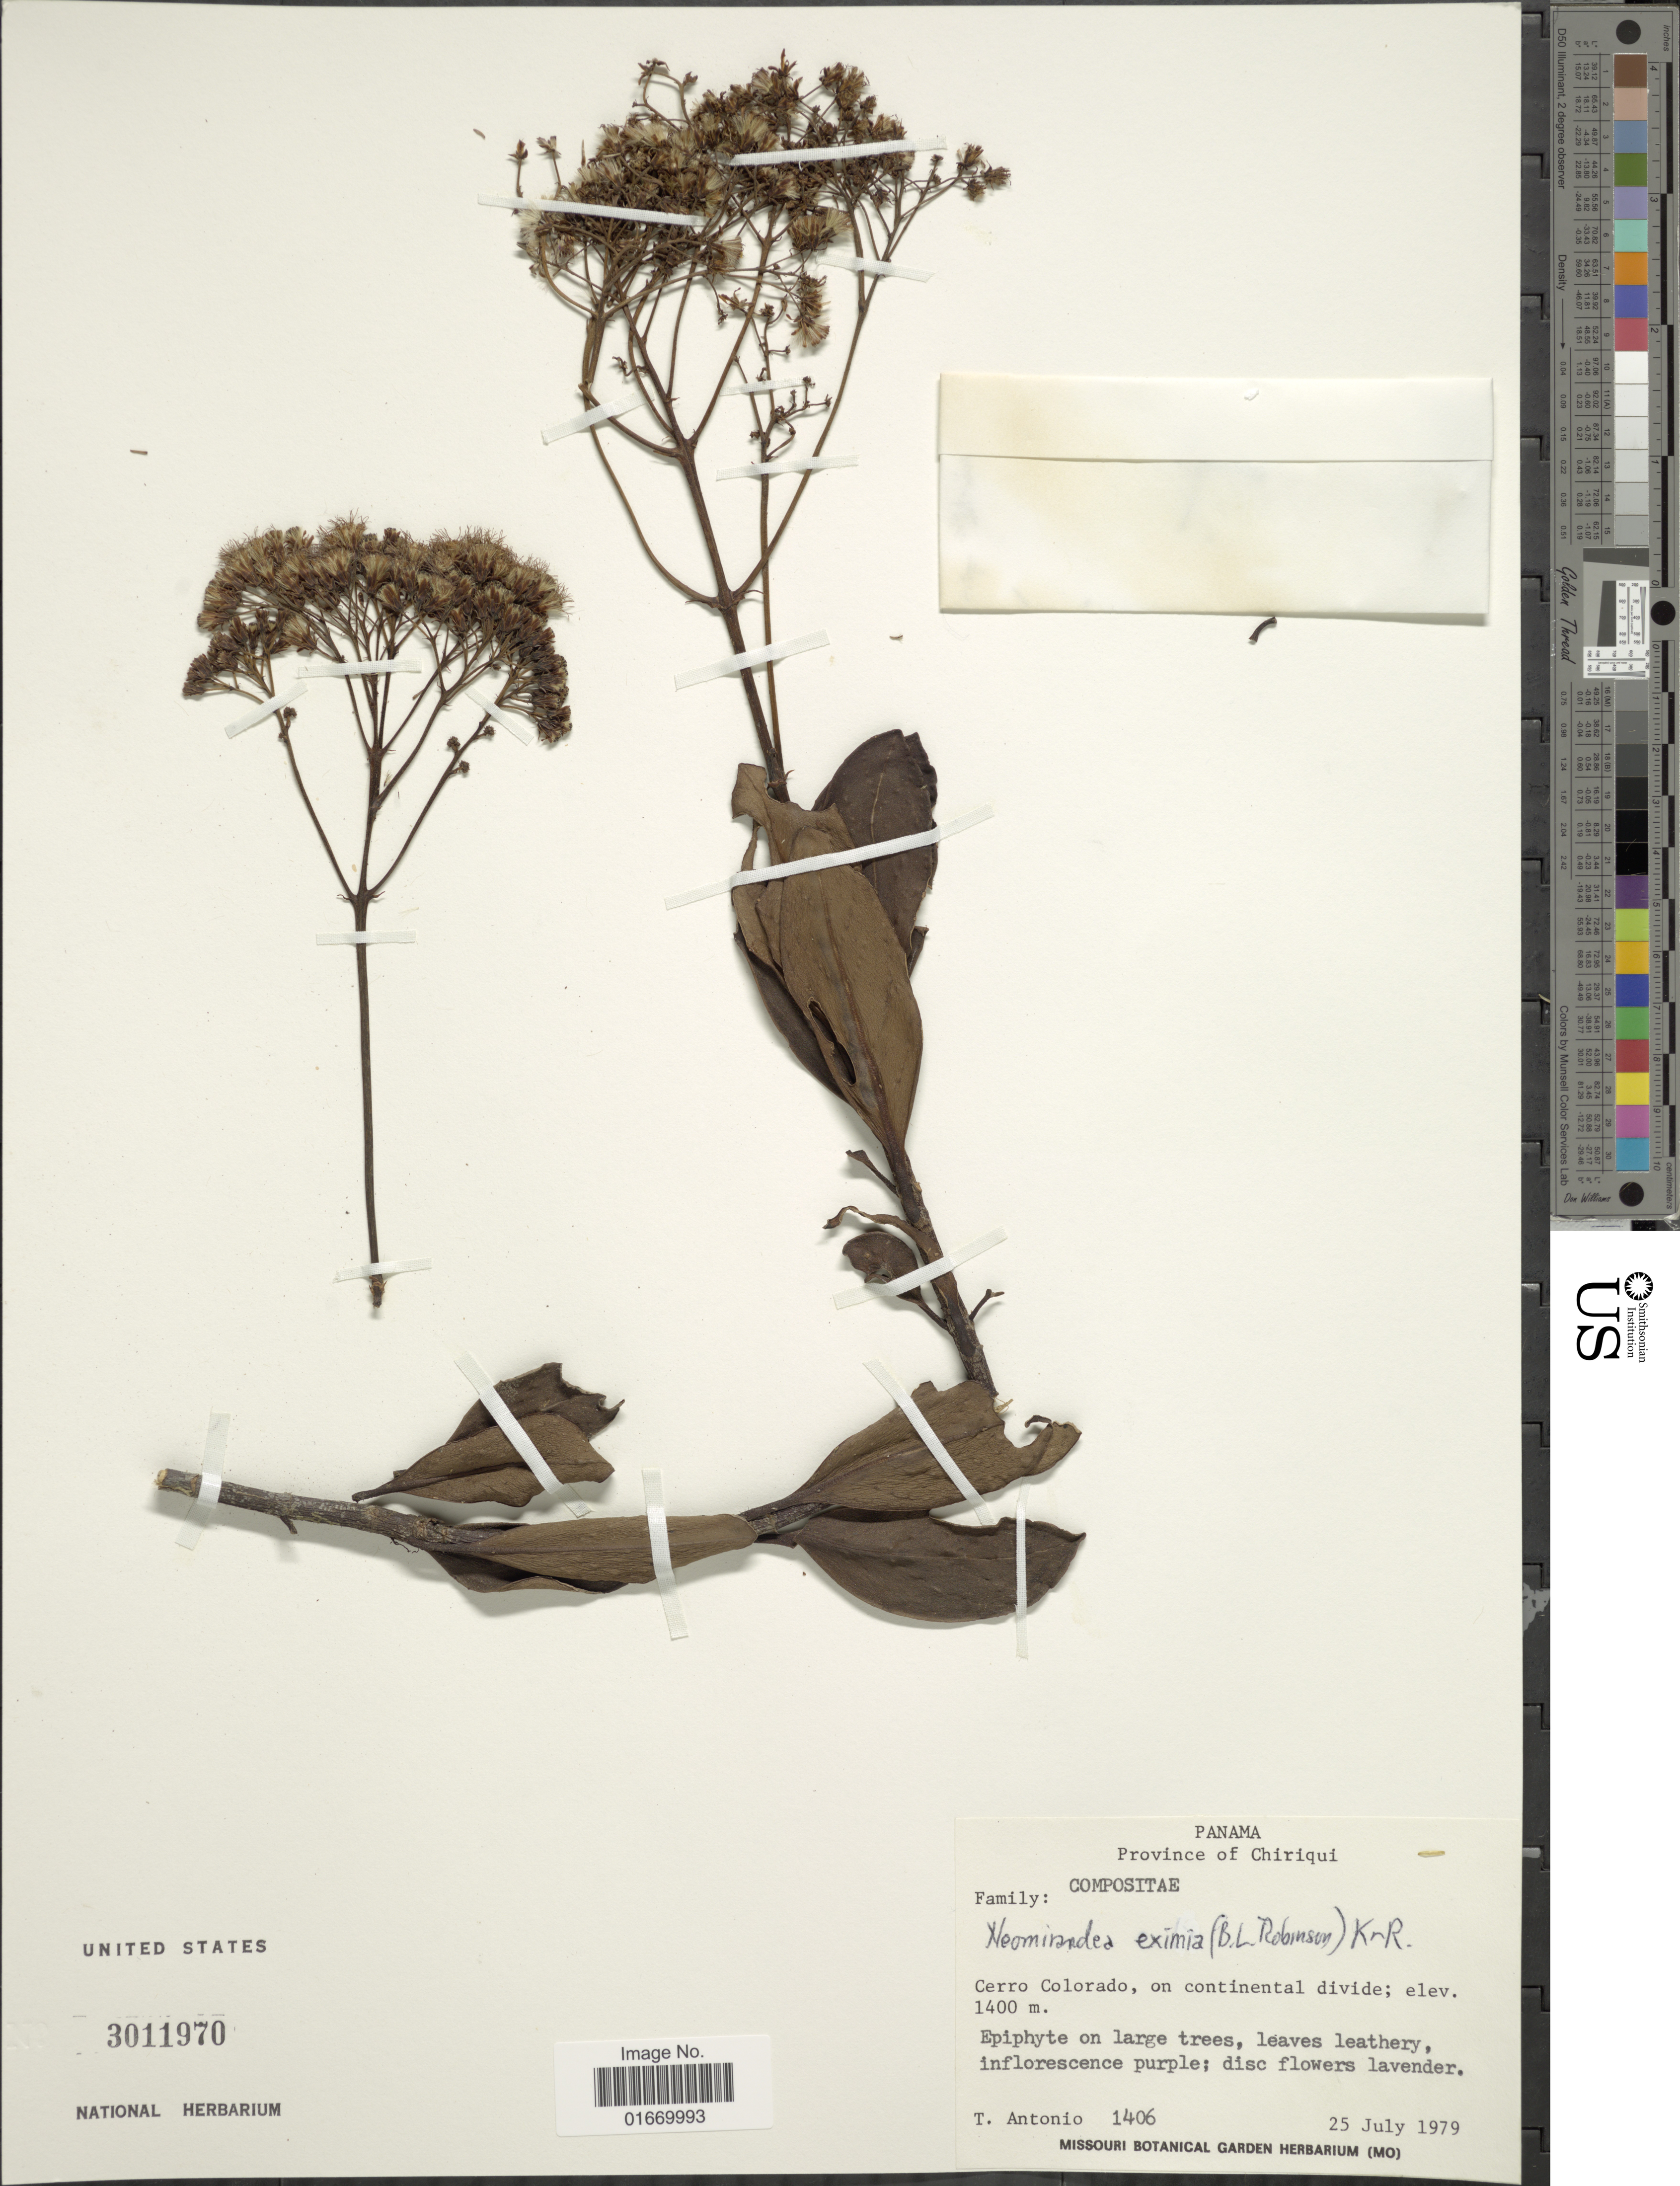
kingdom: Plantae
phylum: Tracheophyta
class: Magnoliopsida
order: Asterales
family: Asteraceae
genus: Neomirandea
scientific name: Neomirandea eximia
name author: (B.L. Rob.) R.M. King & H. Rob.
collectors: T. Antonio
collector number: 1406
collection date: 1979-07-25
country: Panama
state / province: Chiriqui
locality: Cerro Colorado, on continental divide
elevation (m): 1400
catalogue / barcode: US 3011970